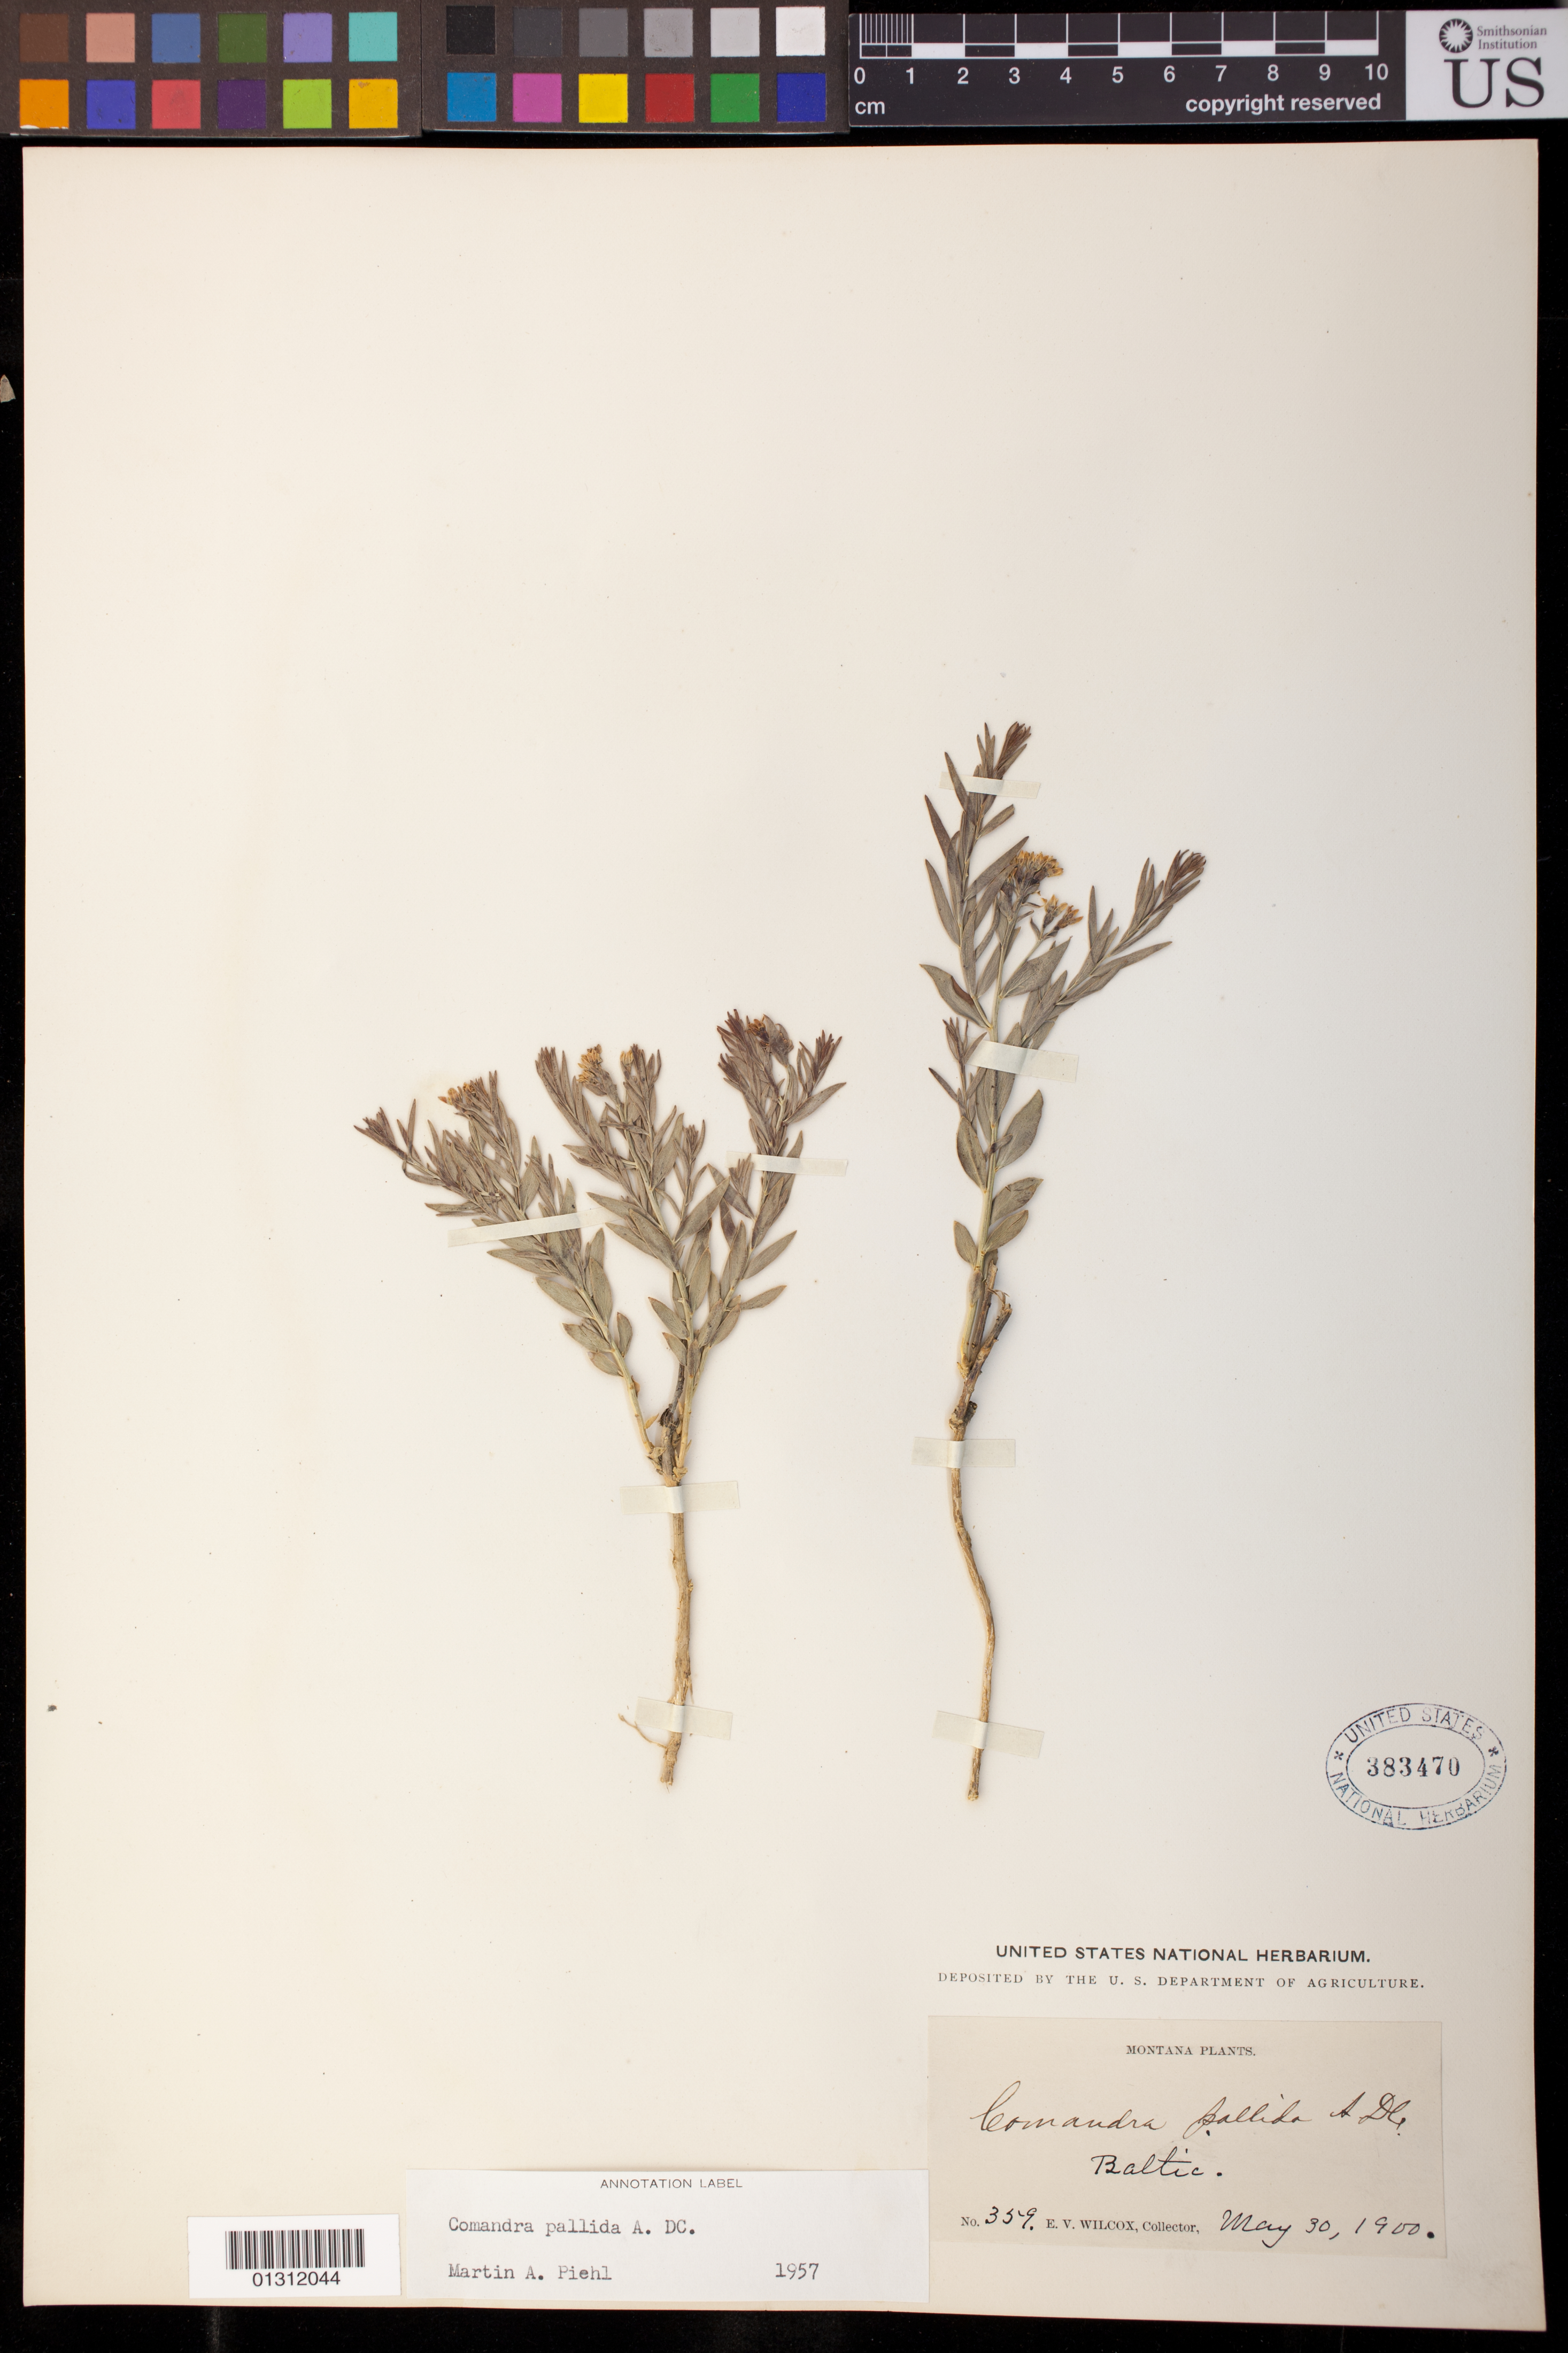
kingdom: Plantae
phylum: Tracheophyta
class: Magnoliopsida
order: Santalales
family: Comandraceae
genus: Comandra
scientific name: Comandra pallida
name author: A. DC.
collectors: E. V. Wilcox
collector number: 359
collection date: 1900-05-30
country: United States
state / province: Montana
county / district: Glacier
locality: Baltic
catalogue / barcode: US 383470